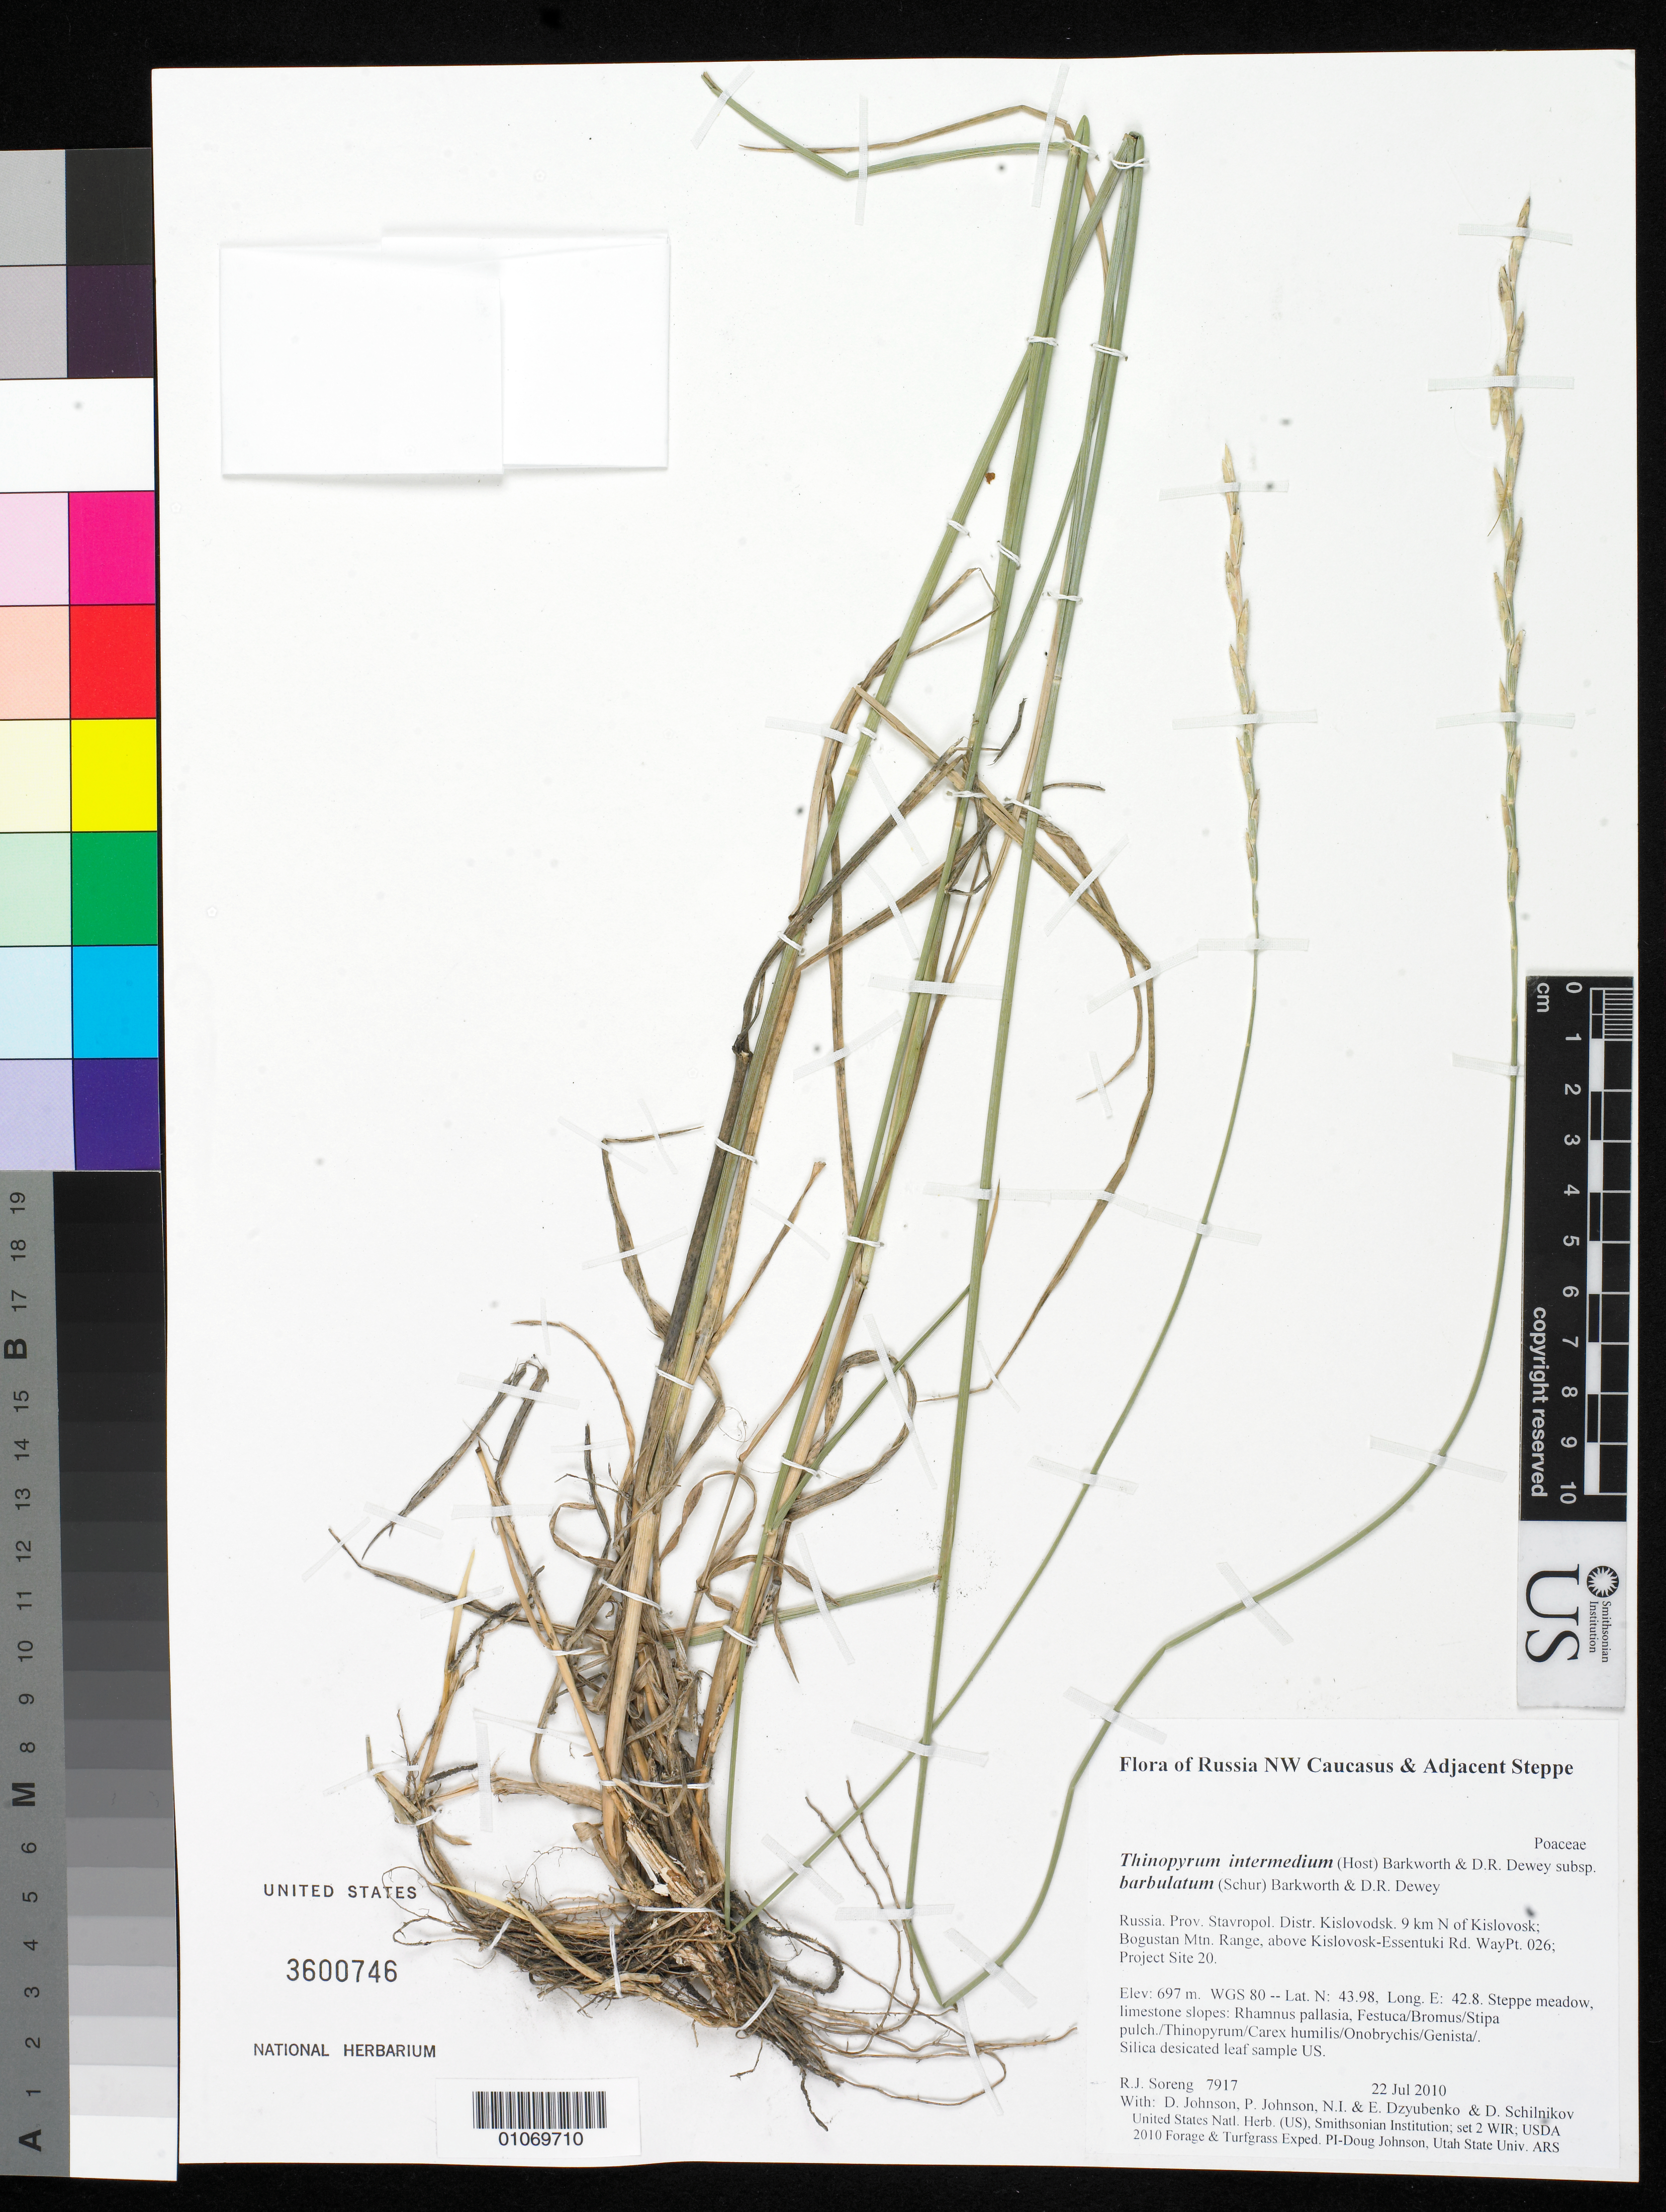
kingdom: Plantae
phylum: Tracheophyta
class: Liliopsida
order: Poales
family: Poaceae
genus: Thinopyrum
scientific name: Thinopyrum intermedium subsp. barbulatum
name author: (Schur) Barkworth & Dewey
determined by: Soreng, Robert J., Research Associate (BOT), Smithsonian Institution - National Museum of Natural History (UNITED STATES)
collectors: R. J. Soreng, D. Johnson, P. Johnson, N. Dzyubenko, E. Dzyubenko & D. Schilnikov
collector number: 7917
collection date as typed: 22 Jul 2010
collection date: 2010-07-22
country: Russian Federation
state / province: Stavropol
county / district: Kislovodsk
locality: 9 km N of Kislovosk; Bogustan Mtn. Range, above Kislovosk-Essentuki Rd.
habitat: Steppe meadow, limestone slopes: Rhamnus pallasia, Festuca/Bromus/Stipa pulch./Thinopyrum/Carex humilis/Onobrychis/Genista/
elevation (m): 697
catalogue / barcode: US 3600746